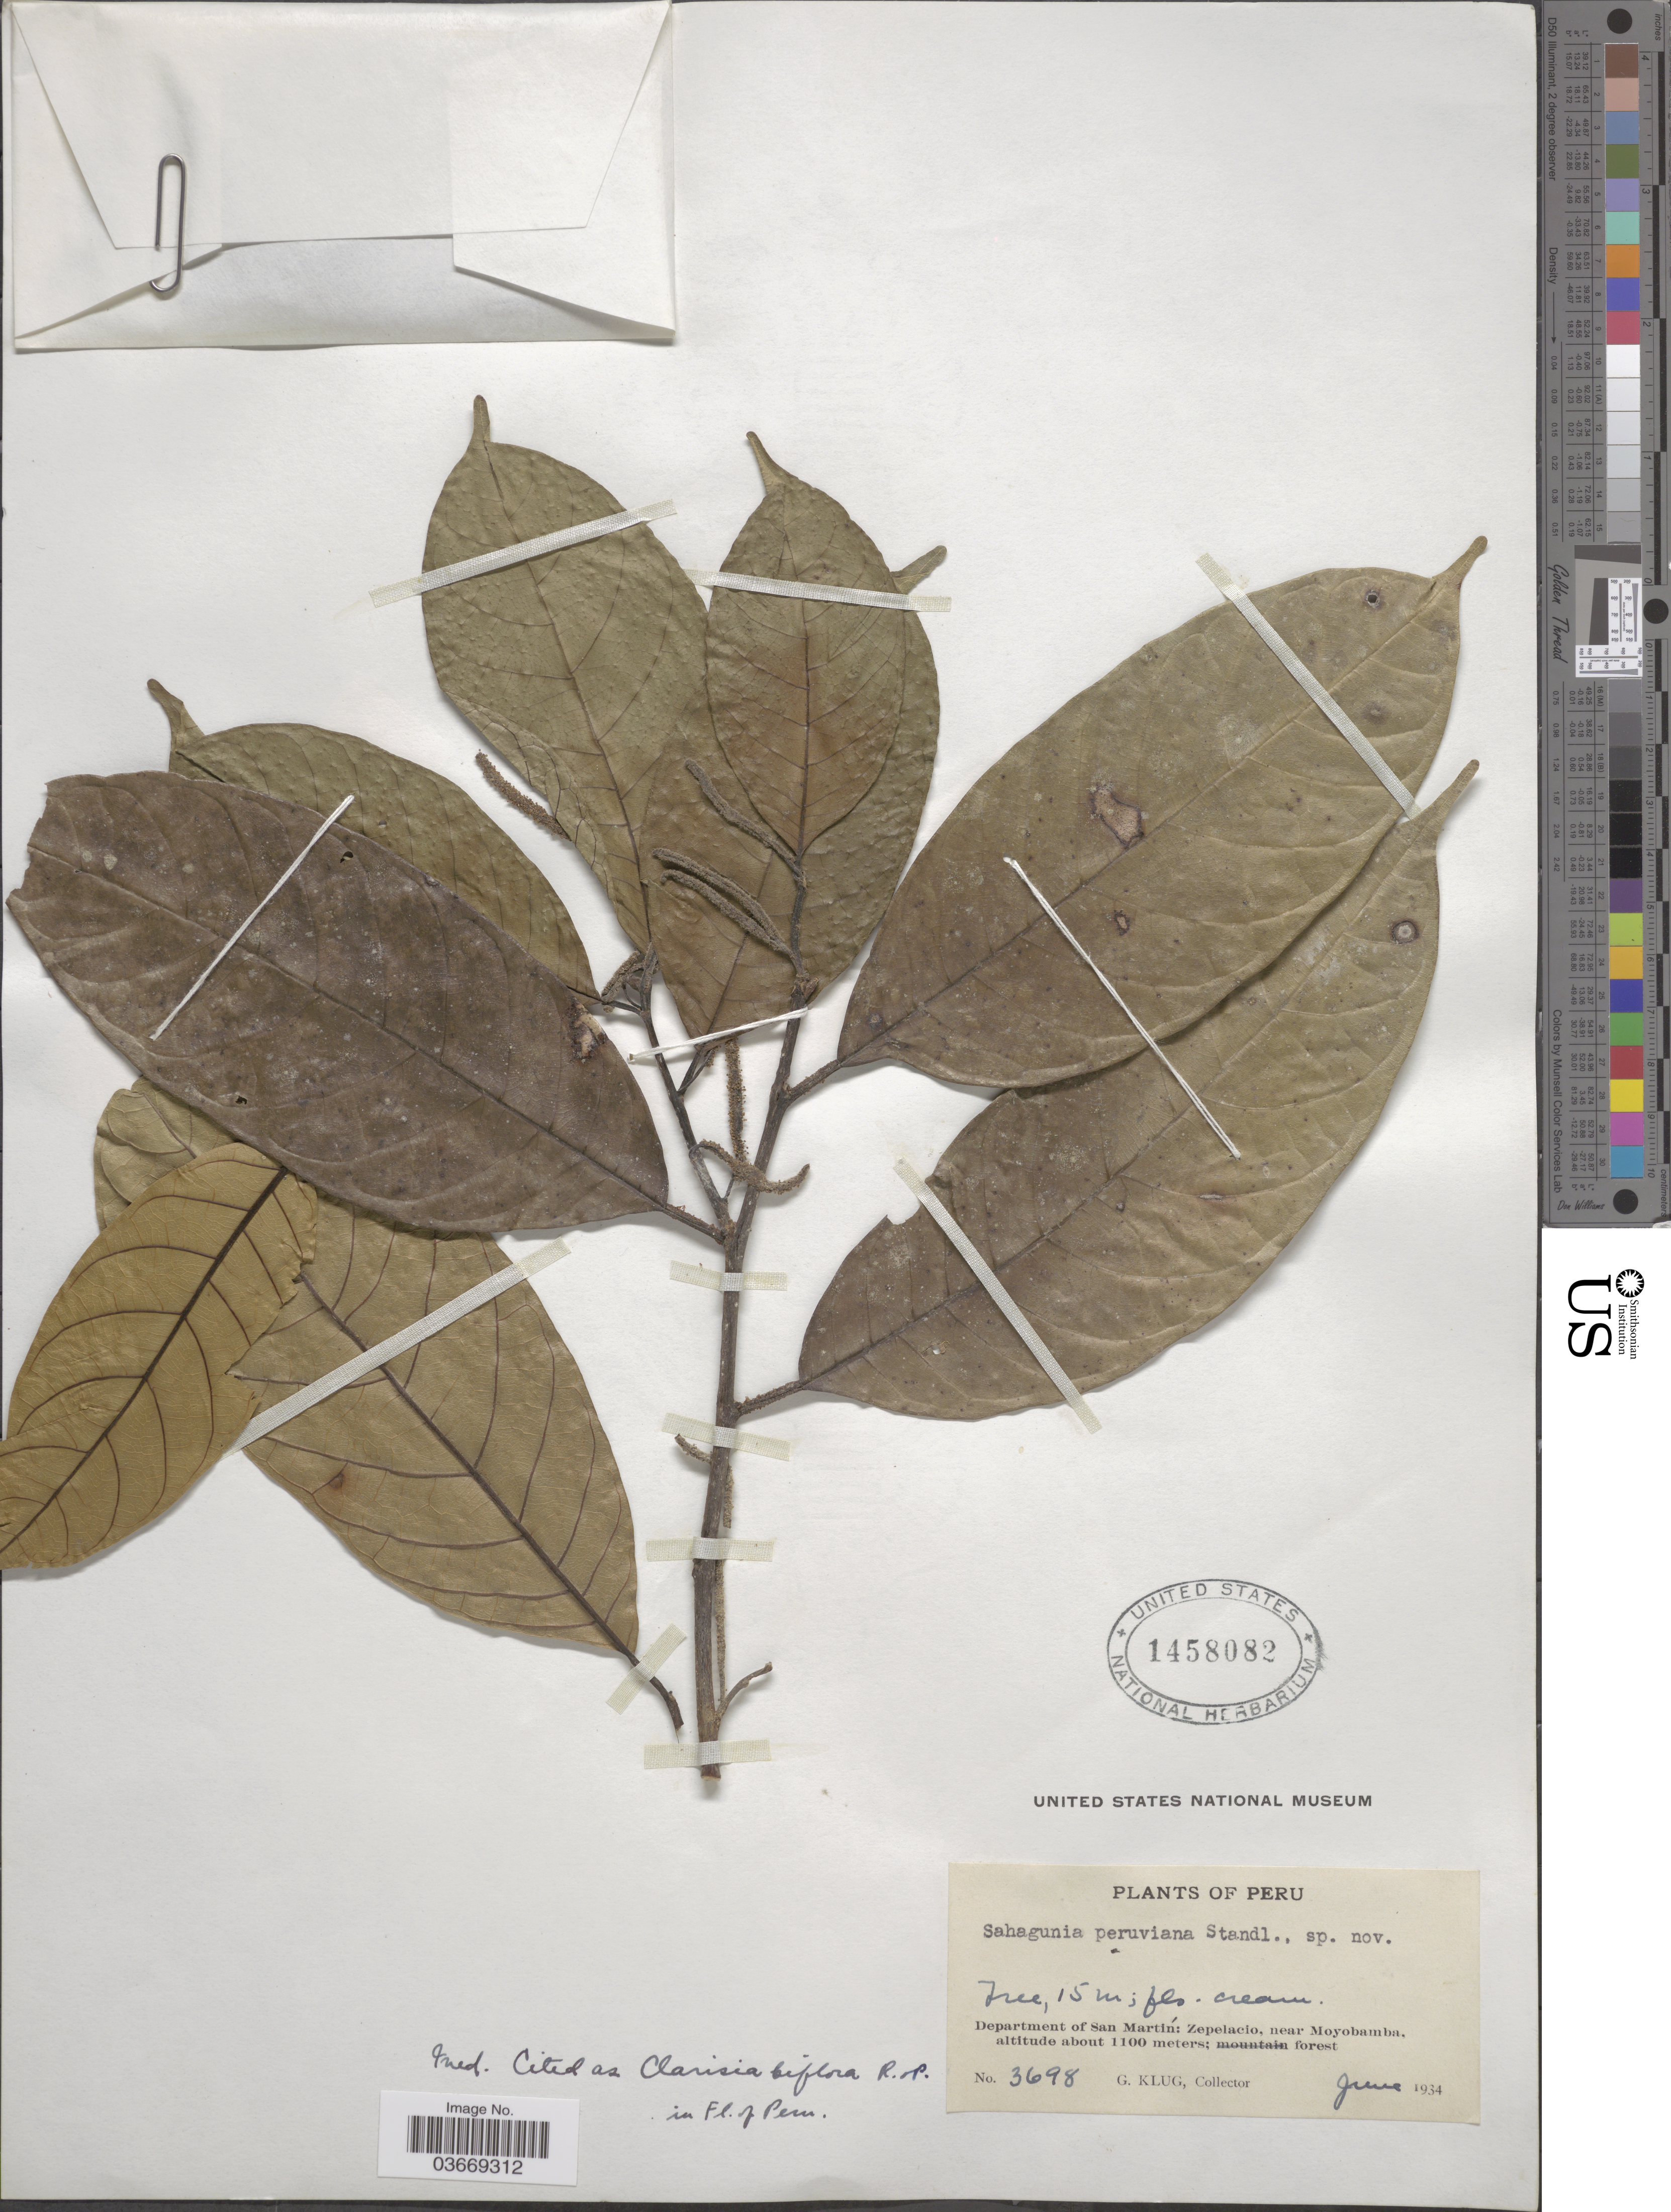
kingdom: Plantae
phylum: Tracheophyta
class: Magnoliopsida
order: Rosales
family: Moraceae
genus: Clarisia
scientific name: Clarisia biflora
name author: Ruiz & Pav.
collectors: G. Klug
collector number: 3698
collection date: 1934-06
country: Peru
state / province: San Martín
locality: Department of San Martín: Zepelacio, near Moyobamba.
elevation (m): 1100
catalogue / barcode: US 1458082